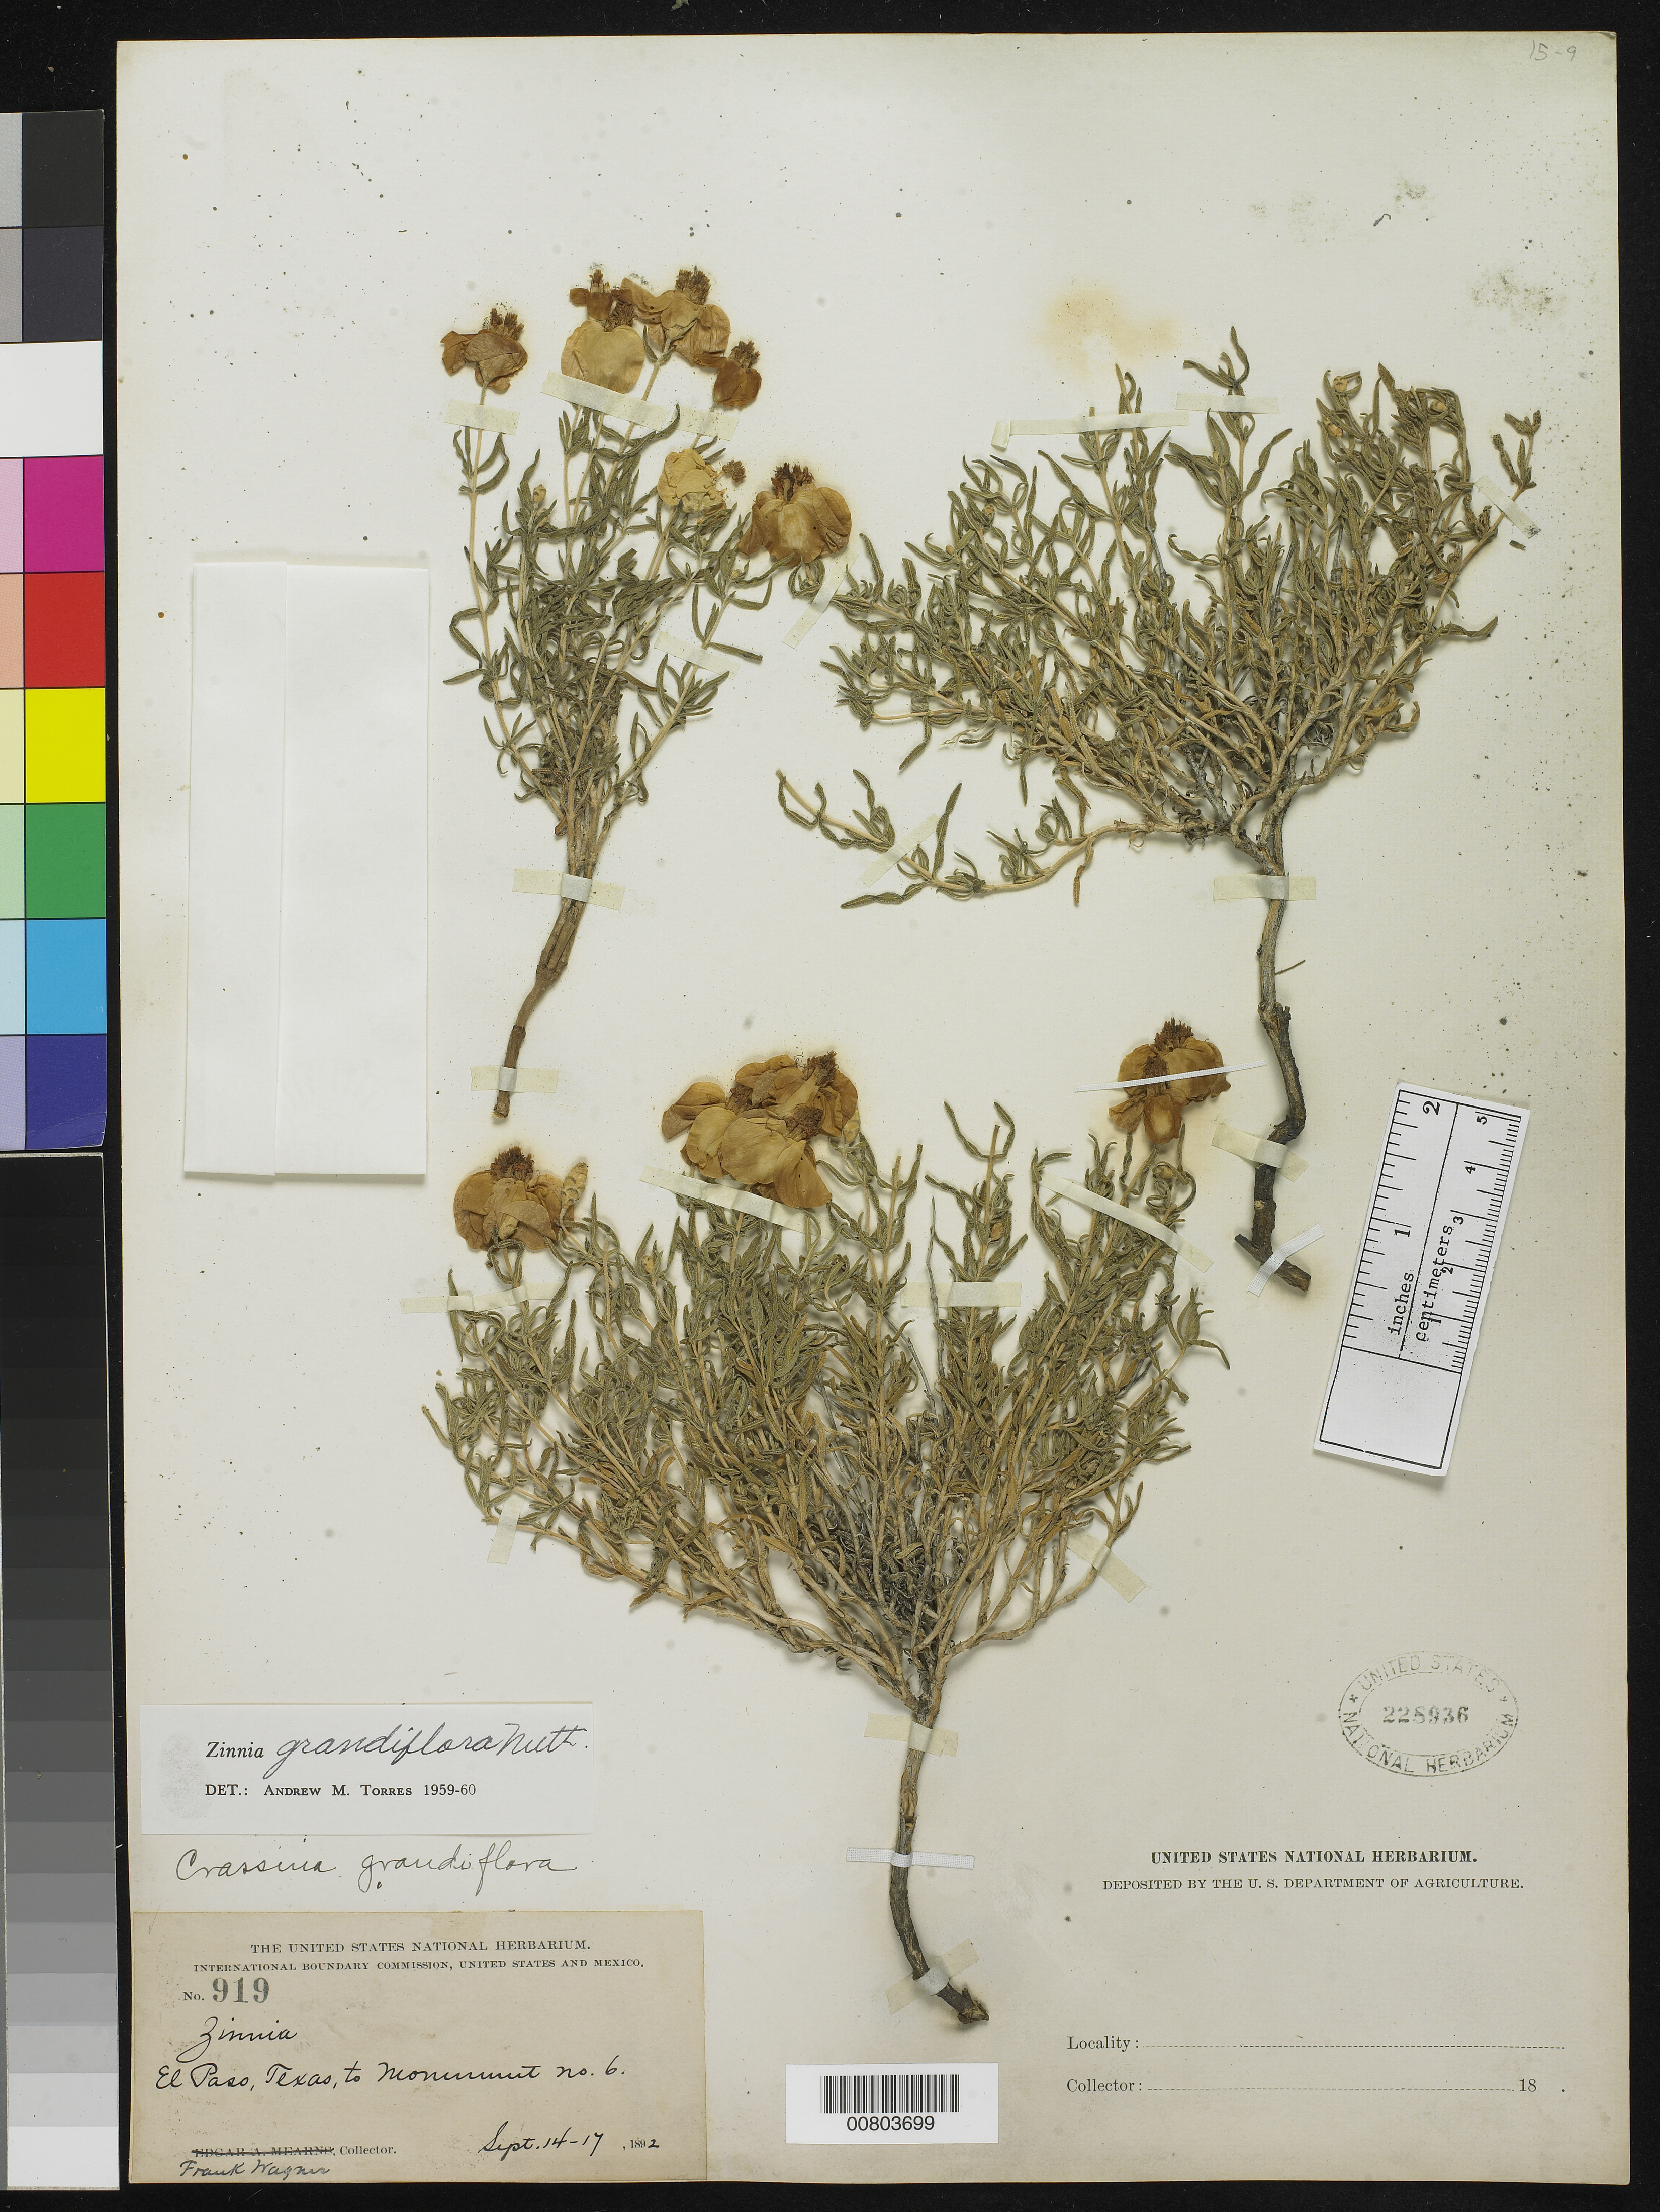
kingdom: Plantae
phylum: Tracheophyta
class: Magnoliopsida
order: Asterales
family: Asteraceae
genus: Zinnia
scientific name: Zinnia grandiflora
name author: Nutt.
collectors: F. Wagner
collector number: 919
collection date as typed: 14 Sep 1892 to 17 Sep 1892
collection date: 1892-09-14/1892-09-17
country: United States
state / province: Texas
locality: El Paso, Texas, to Monument no. 6.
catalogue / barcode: US 228936